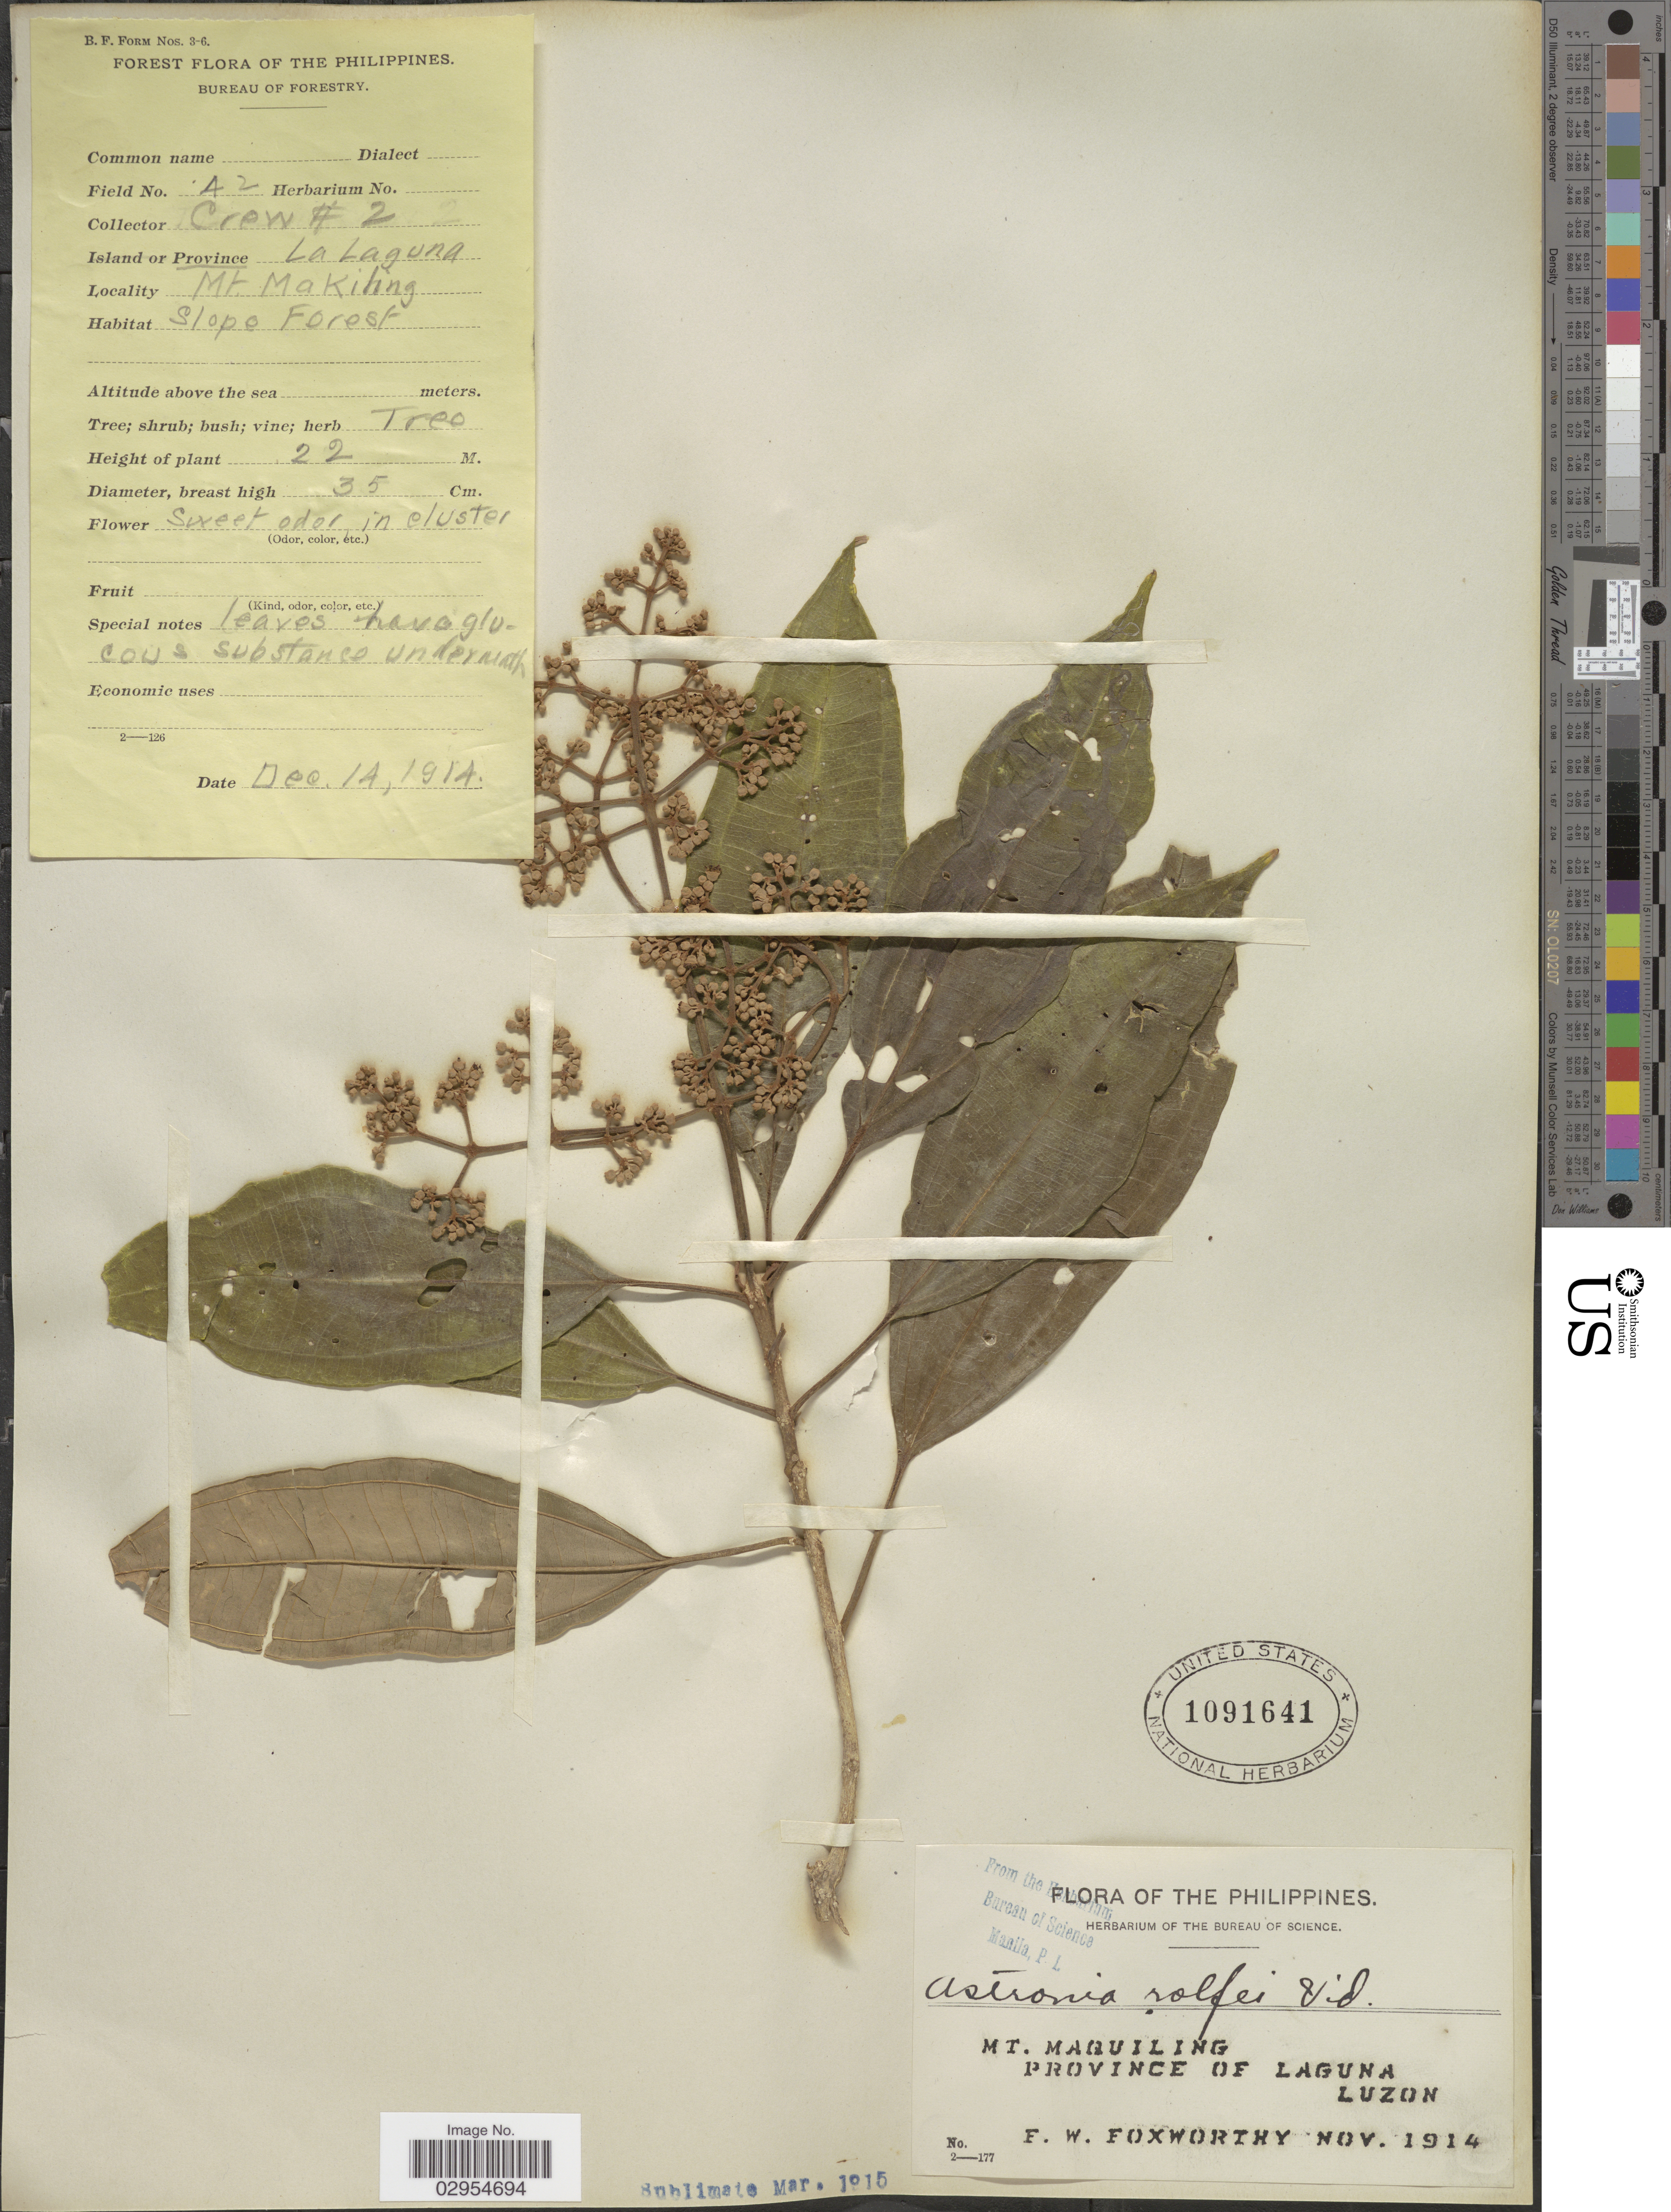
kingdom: Plantae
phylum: Tracheophyta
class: Magnoliopsida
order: Myrtales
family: Melastomataceae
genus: Astronia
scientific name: Astronia rolfei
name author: S. Vidal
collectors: F. W. Foxworthy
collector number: A2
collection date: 1914-12-14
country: Philippines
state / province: Calabarzon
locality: Mt. Maquiling, Province of Laguna, Luzon.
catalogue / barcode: US 1091641